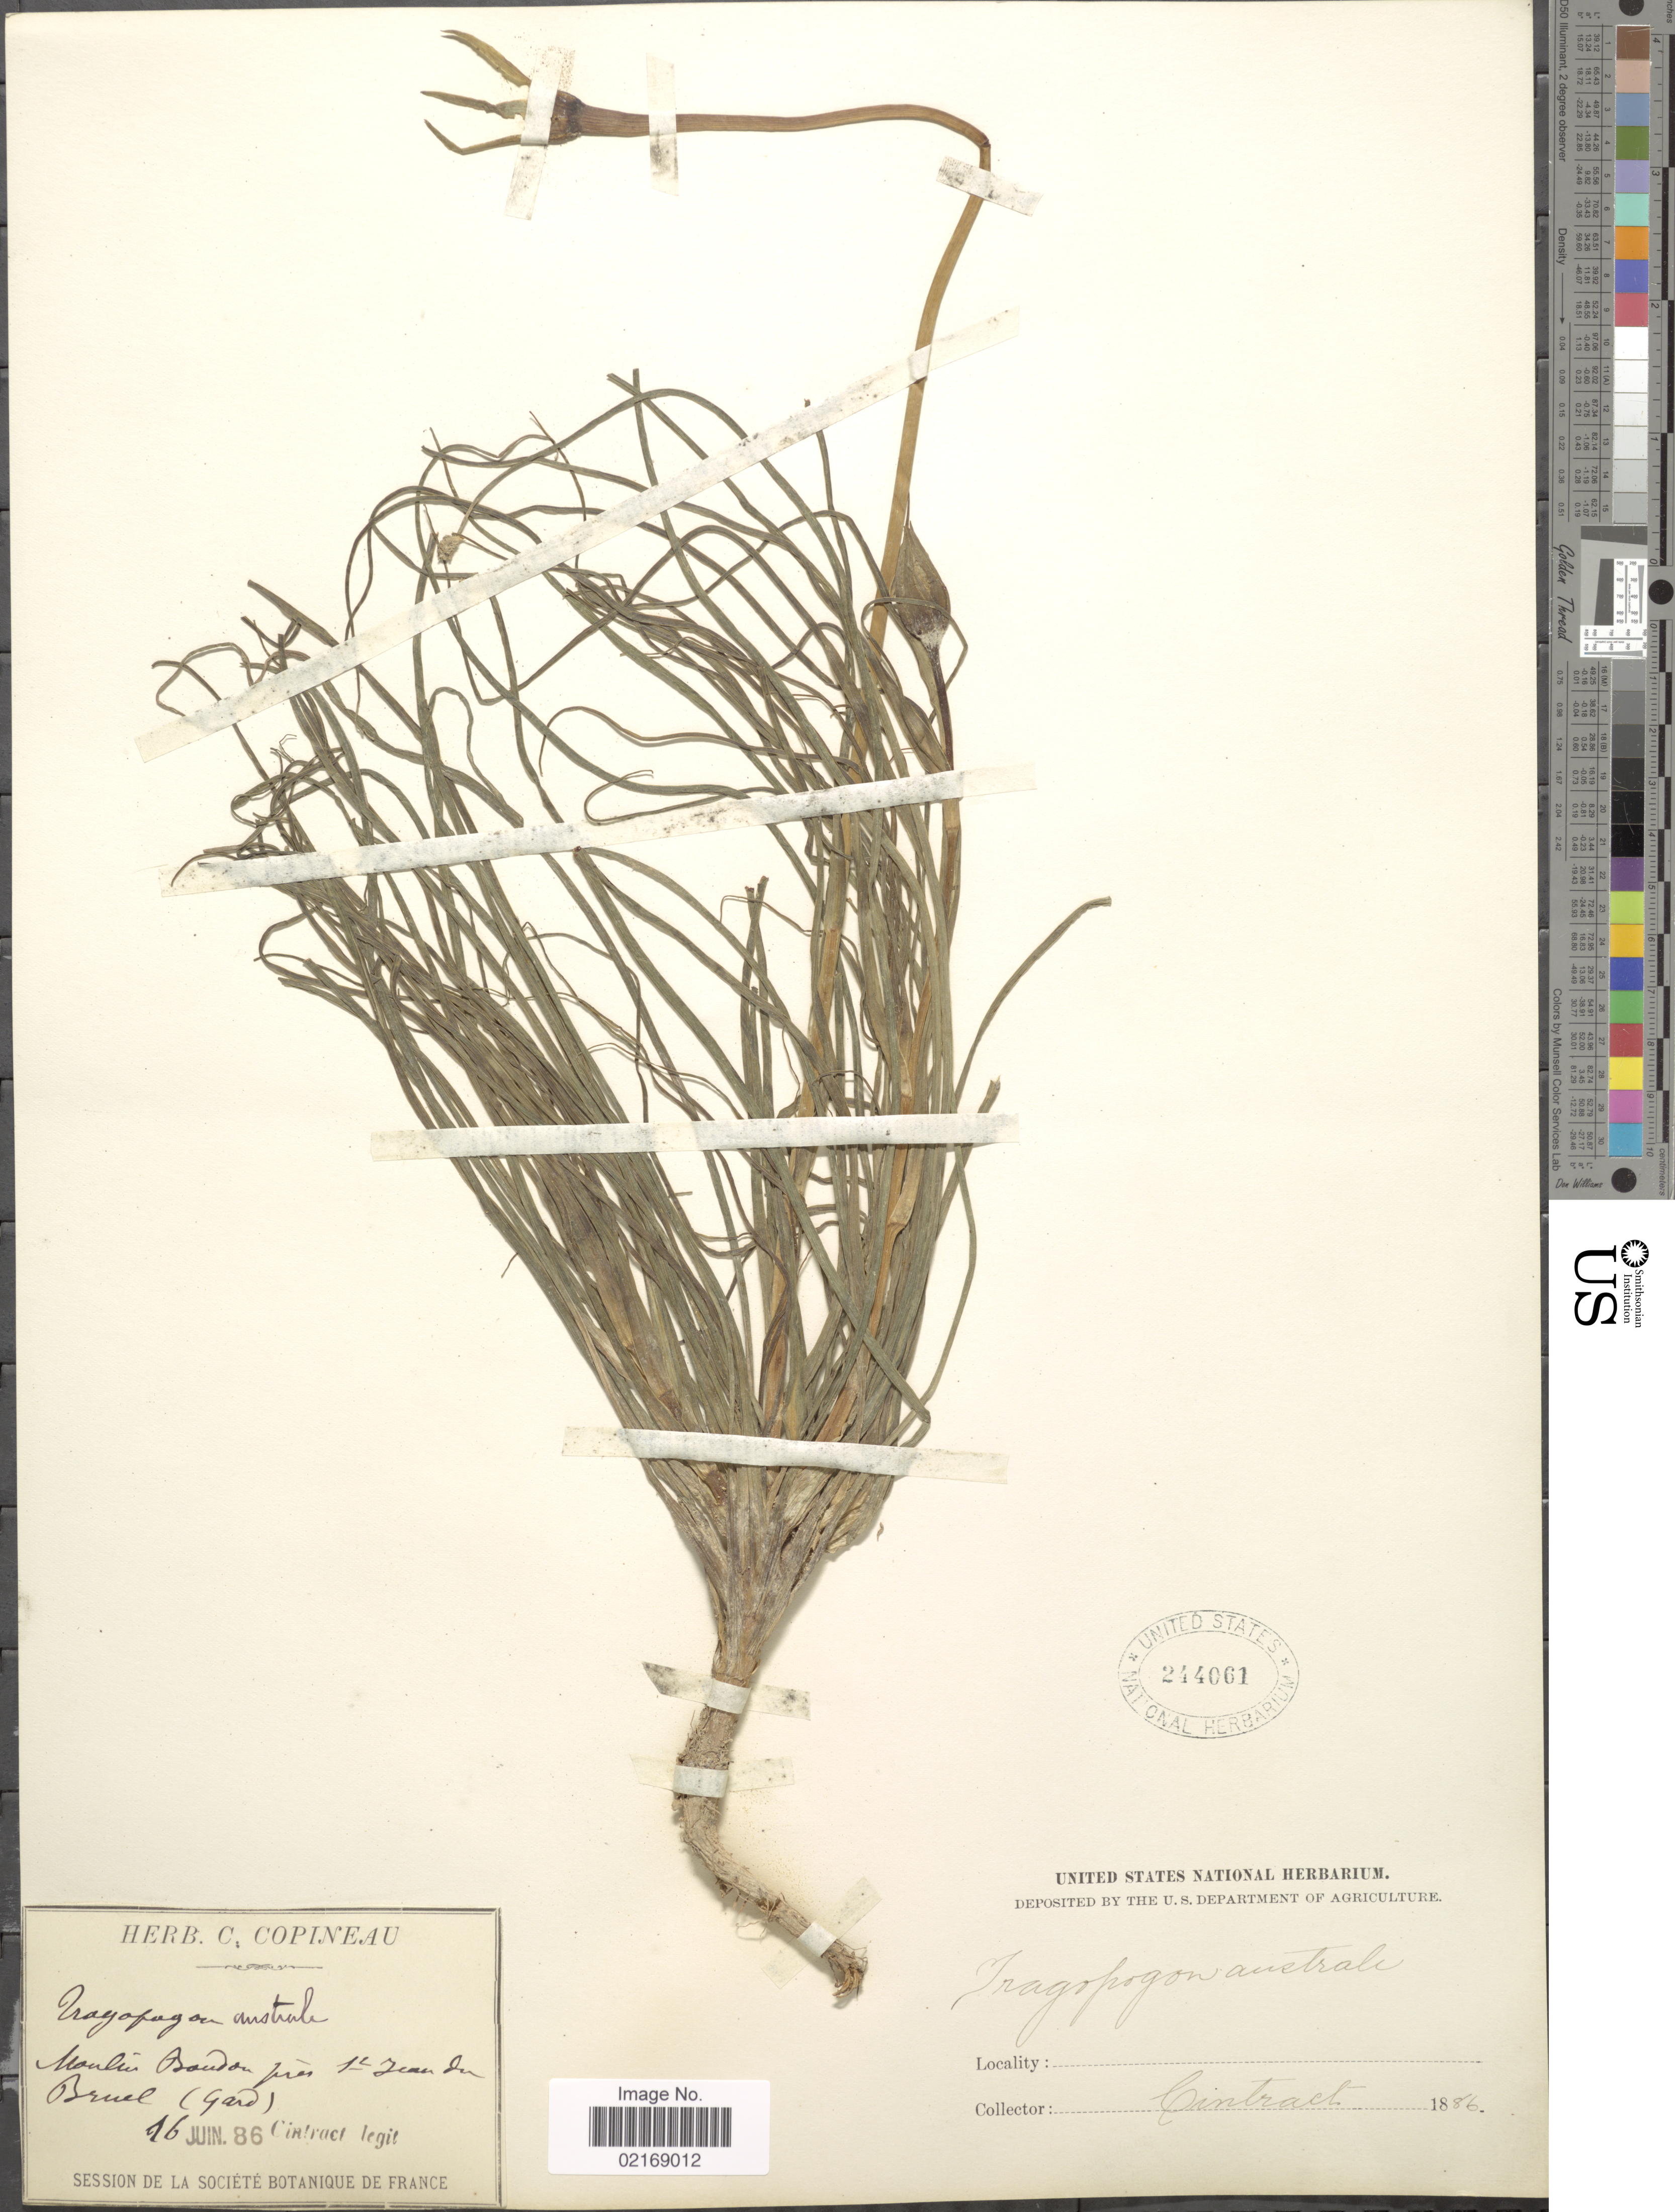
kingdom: Plantae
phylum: Tracheophyta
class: Magnoliopsida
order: Asterales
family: Asteraceae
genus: Tragopogon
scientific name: Tragopogon porrifolius subsp. porrifolius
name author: L.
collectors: Cintract, --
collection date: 1886-06-16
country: France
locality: Moulin Brandon pres 1e Jene des Bruel (gard)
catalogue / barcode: US 244061